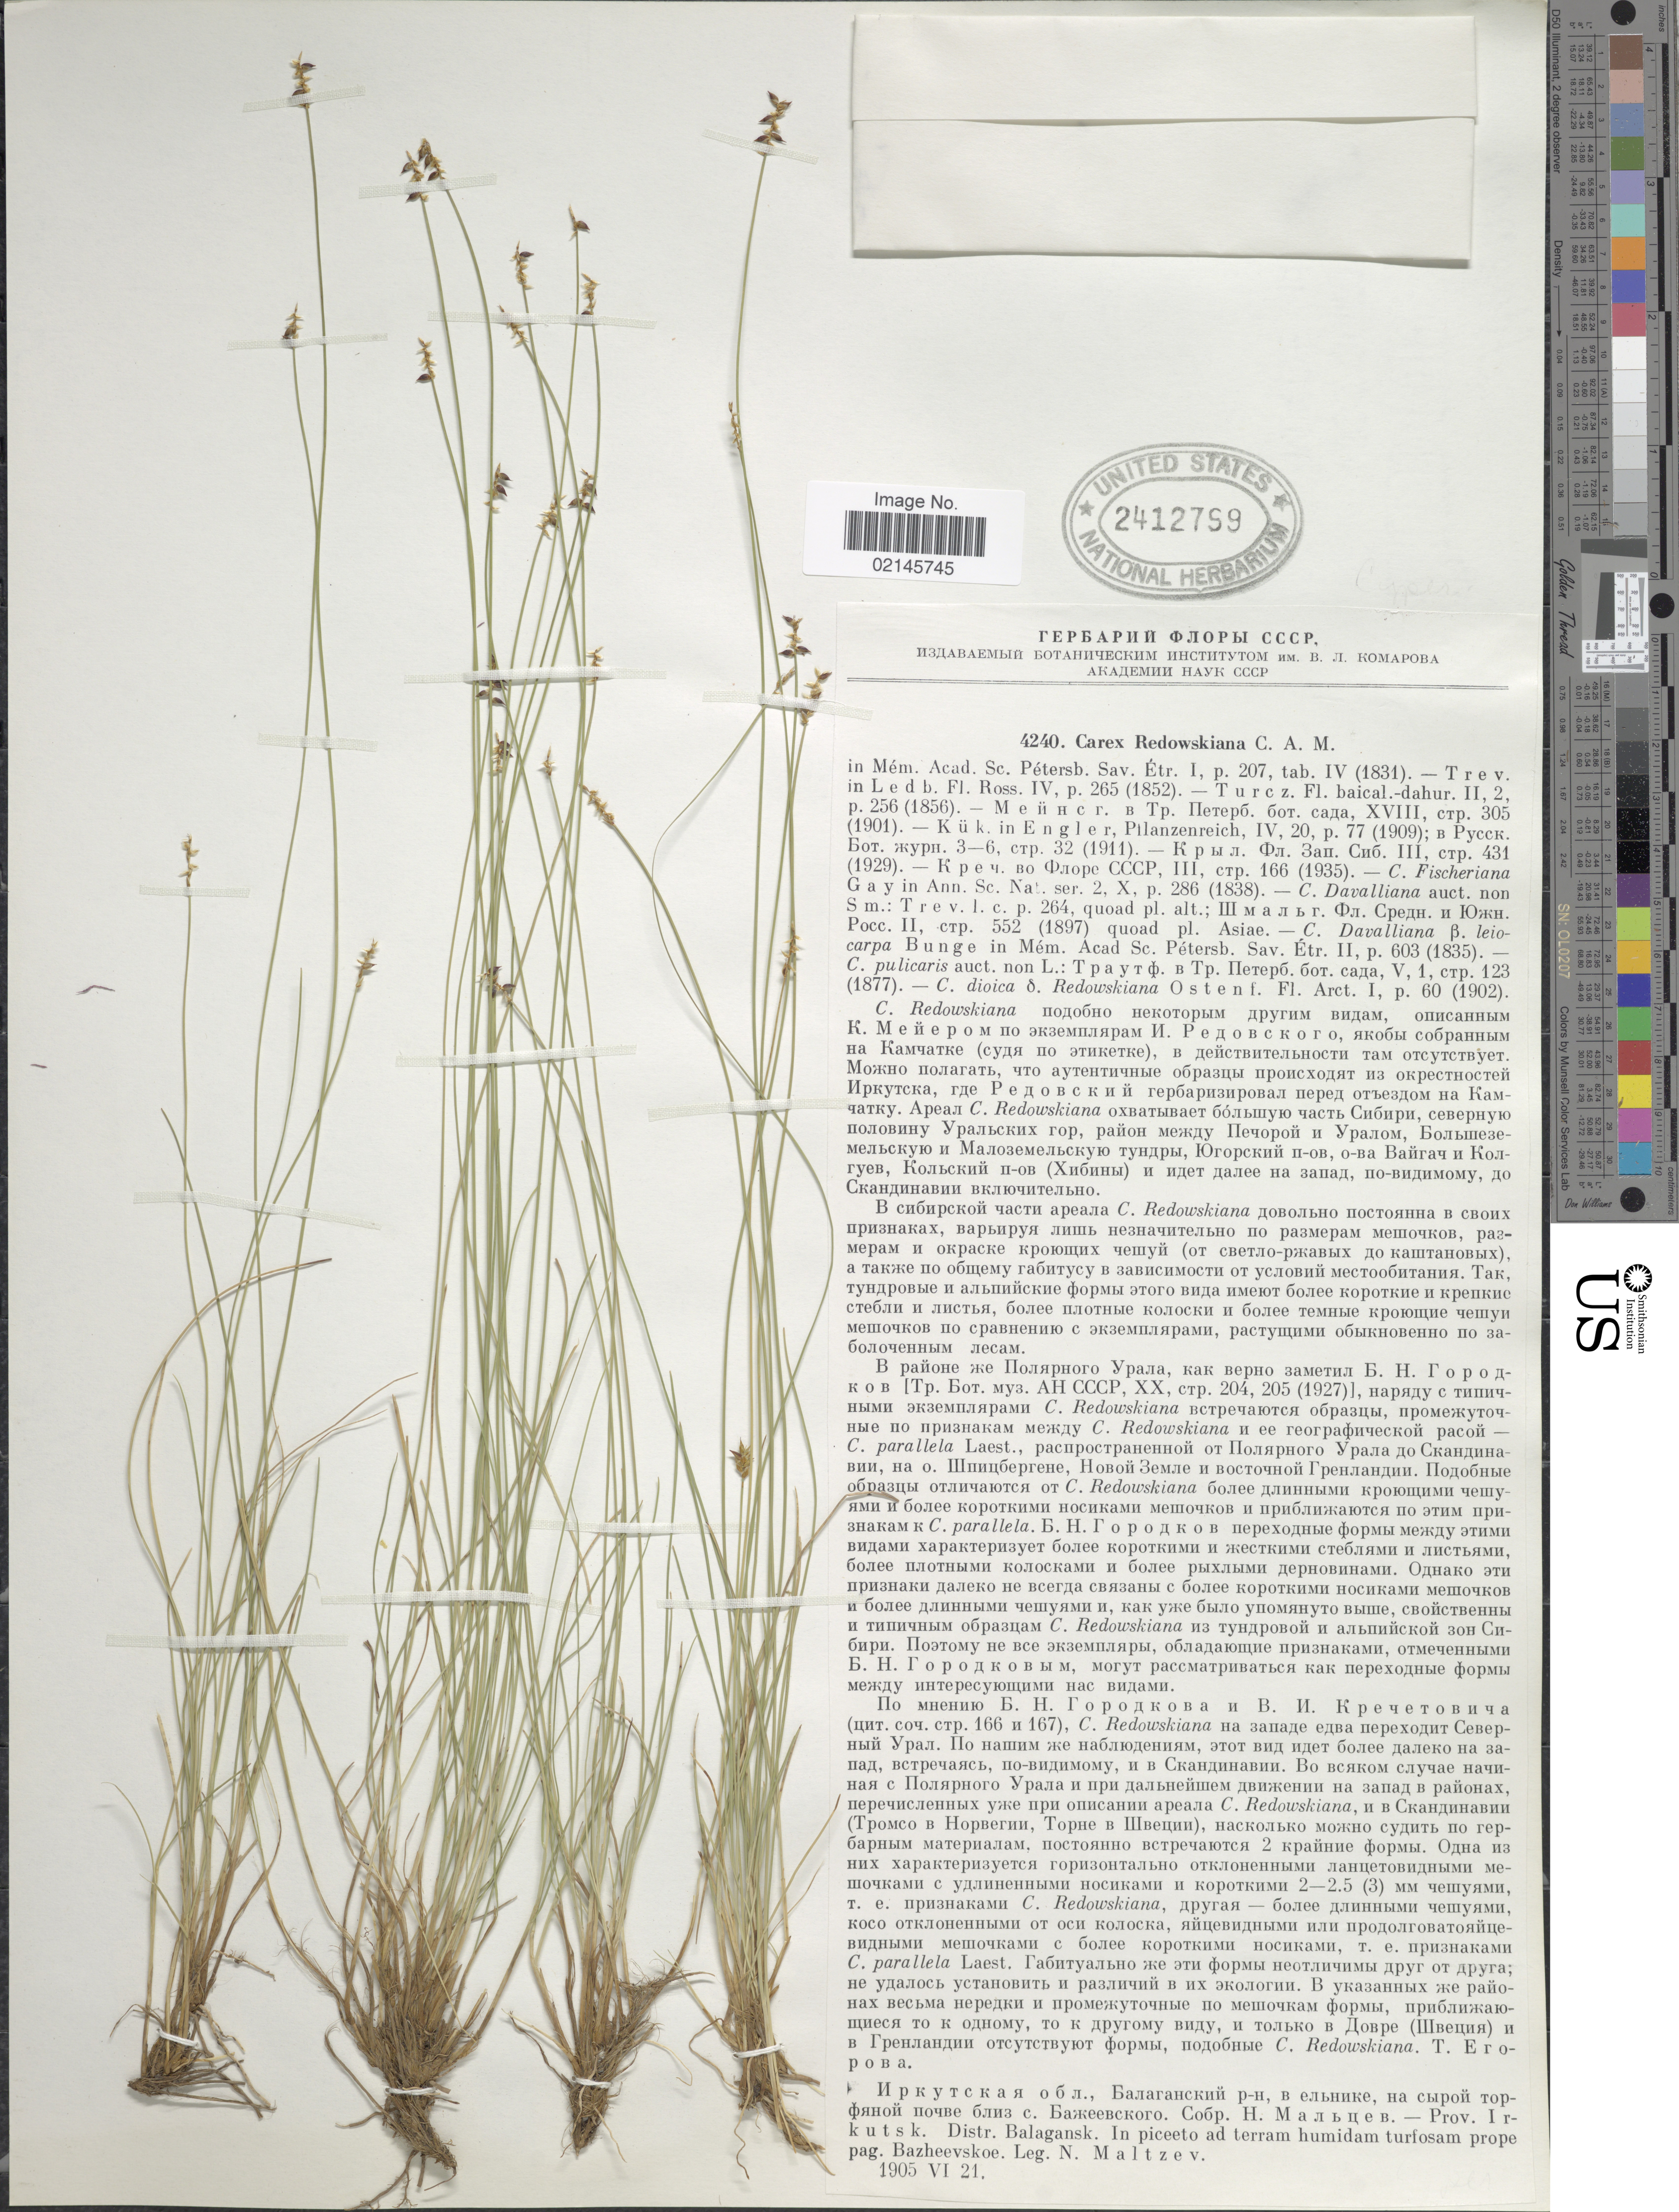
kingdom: Plantae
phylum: Tracheophyta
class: Liliopsida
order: Poales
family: Cyperaceae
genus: Carex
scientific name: Carex redowskiana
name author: C.A. Mey.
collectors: N. Maltzev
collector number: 4240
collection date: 1905-06-21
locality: Distr. Balagansk, prope pag. Bazheevskoe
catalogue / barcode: US 2412799